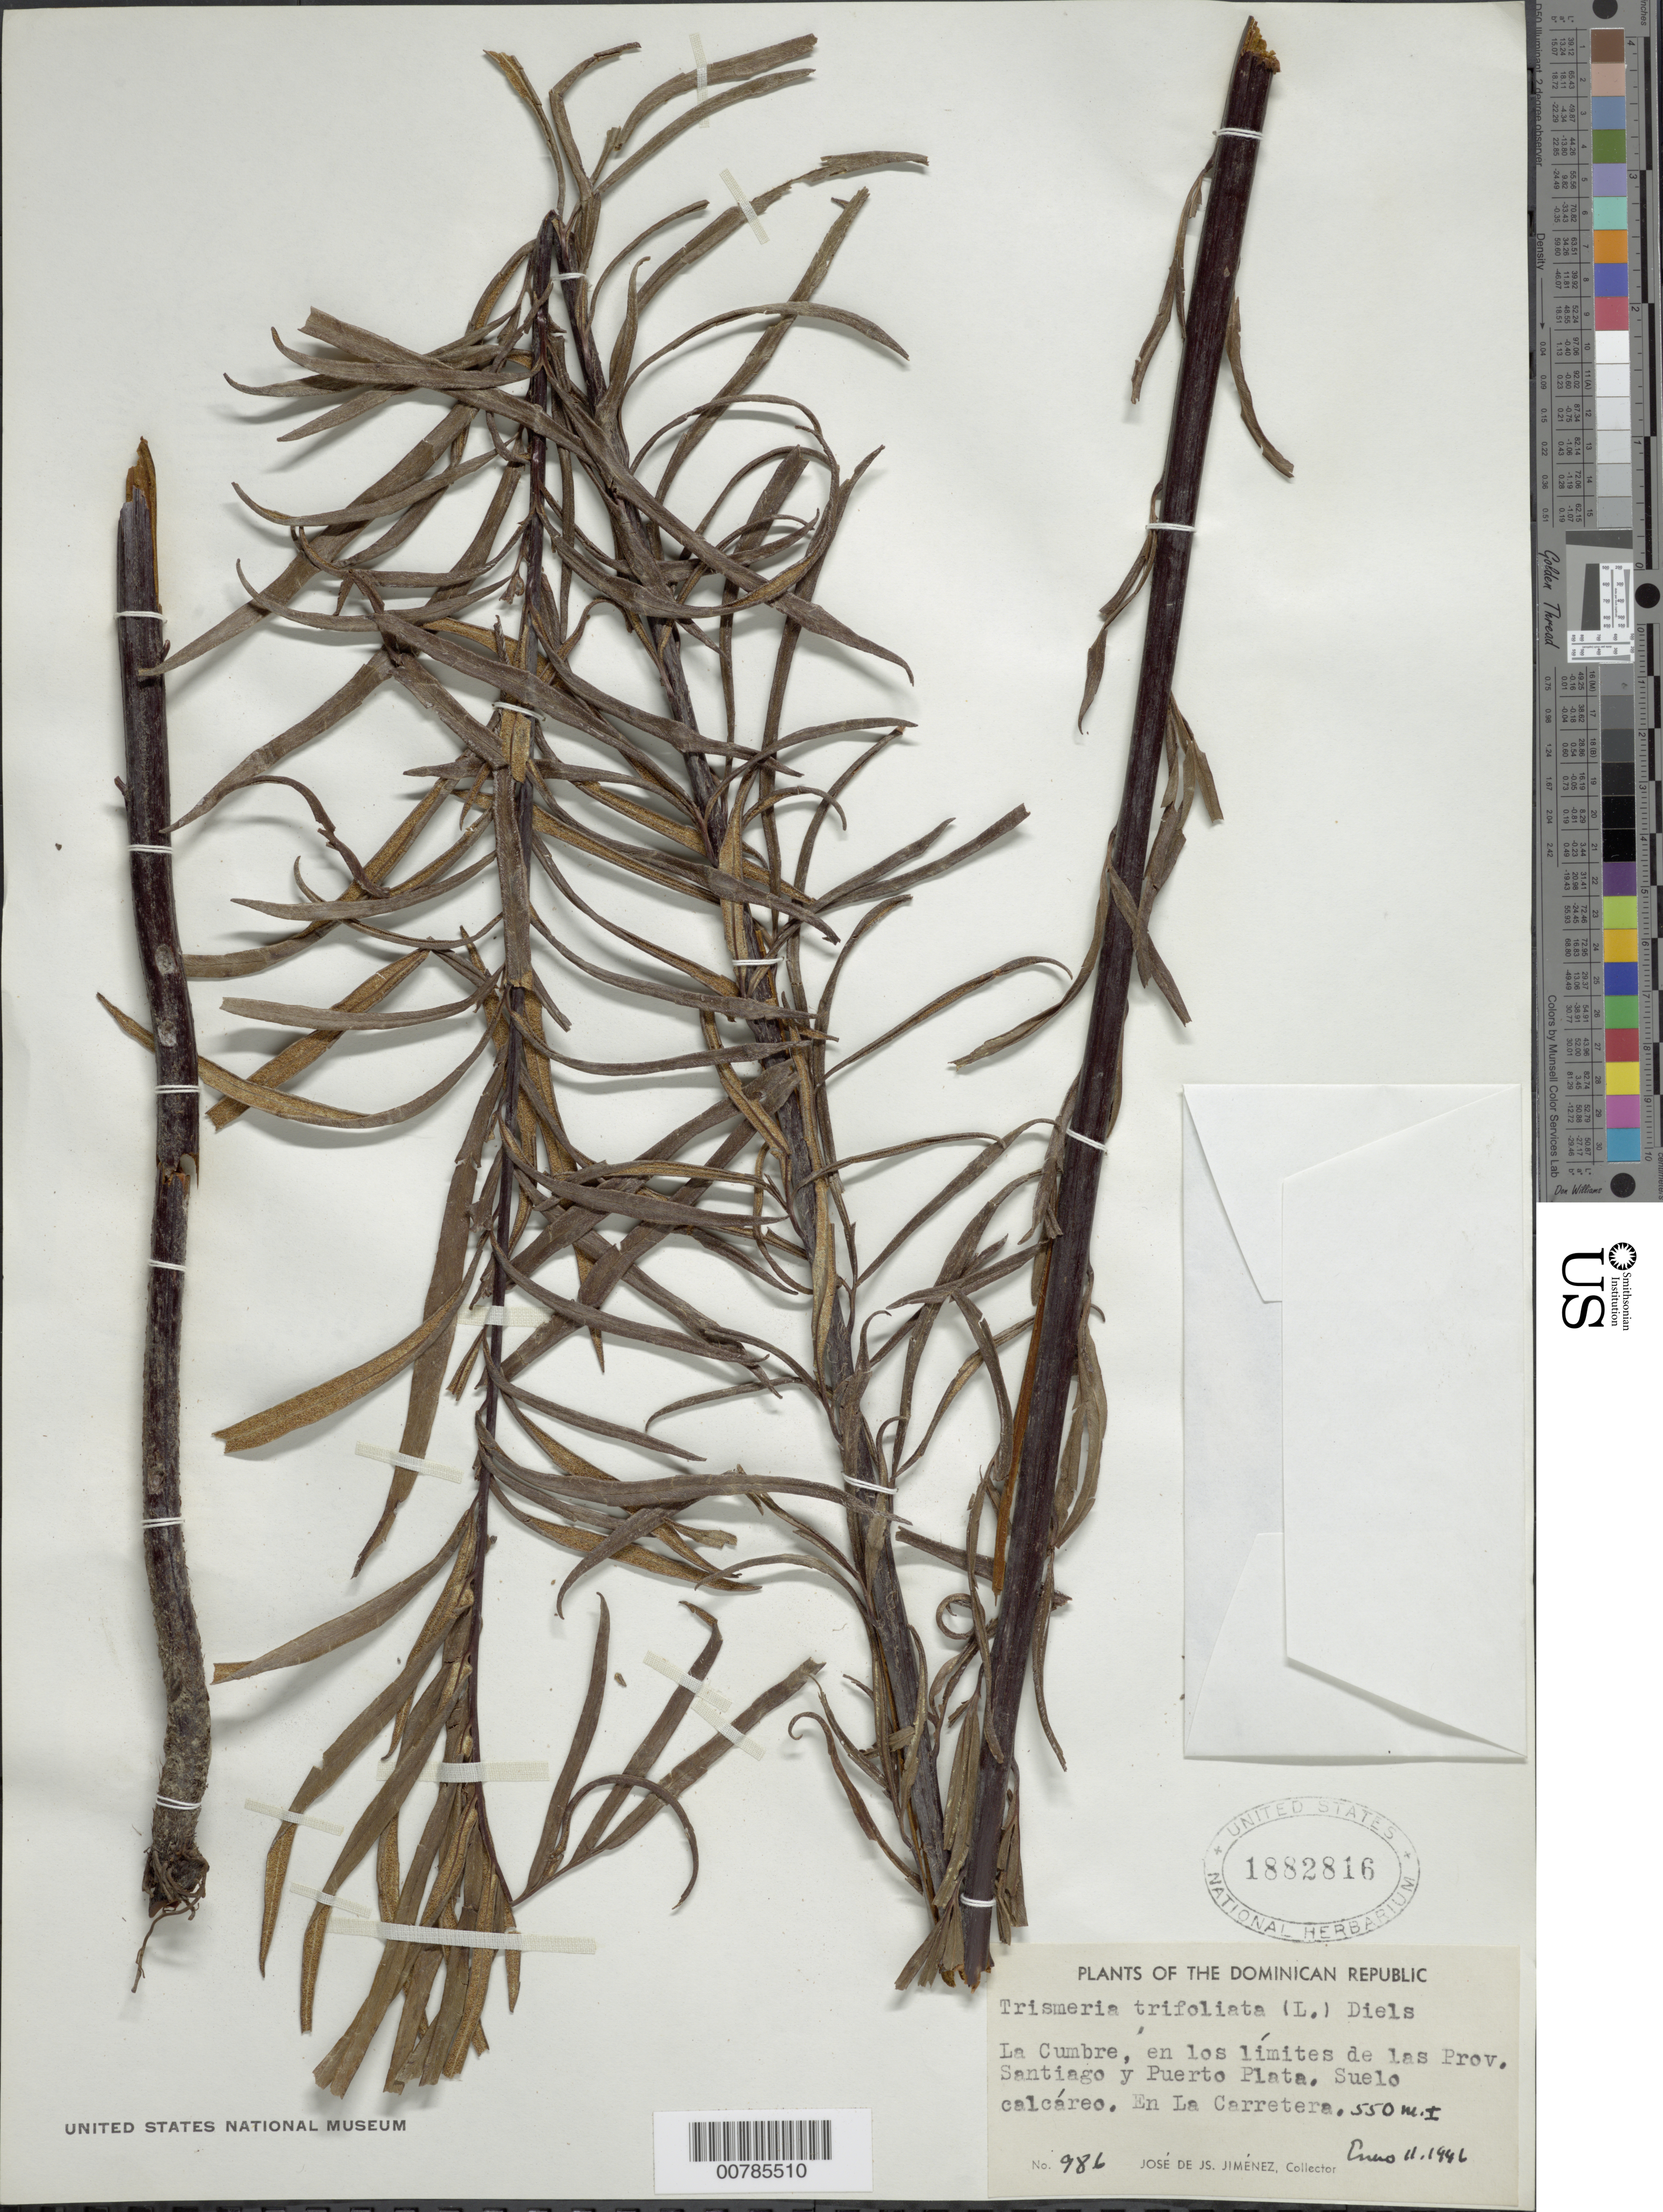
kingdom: Plantae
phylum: Tracheophyta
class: Polypodiopsida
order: Polypodiales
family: Pteridaceae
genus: Pityrogramma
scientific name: Pityrogramma trifoliata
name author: (L.) R.M. Tryon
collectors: J. J. Jiménez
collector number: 986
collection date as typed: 11 Jan 1946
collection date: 1946-01-11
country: Dominican Republic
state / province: Santiago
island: Hispaniola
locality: La Cumbre, en los límites de las Prov. Santiago y Puerto Plata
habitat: Suelo calcáreo, en la carretera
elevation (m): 550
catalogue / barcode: US 1882816